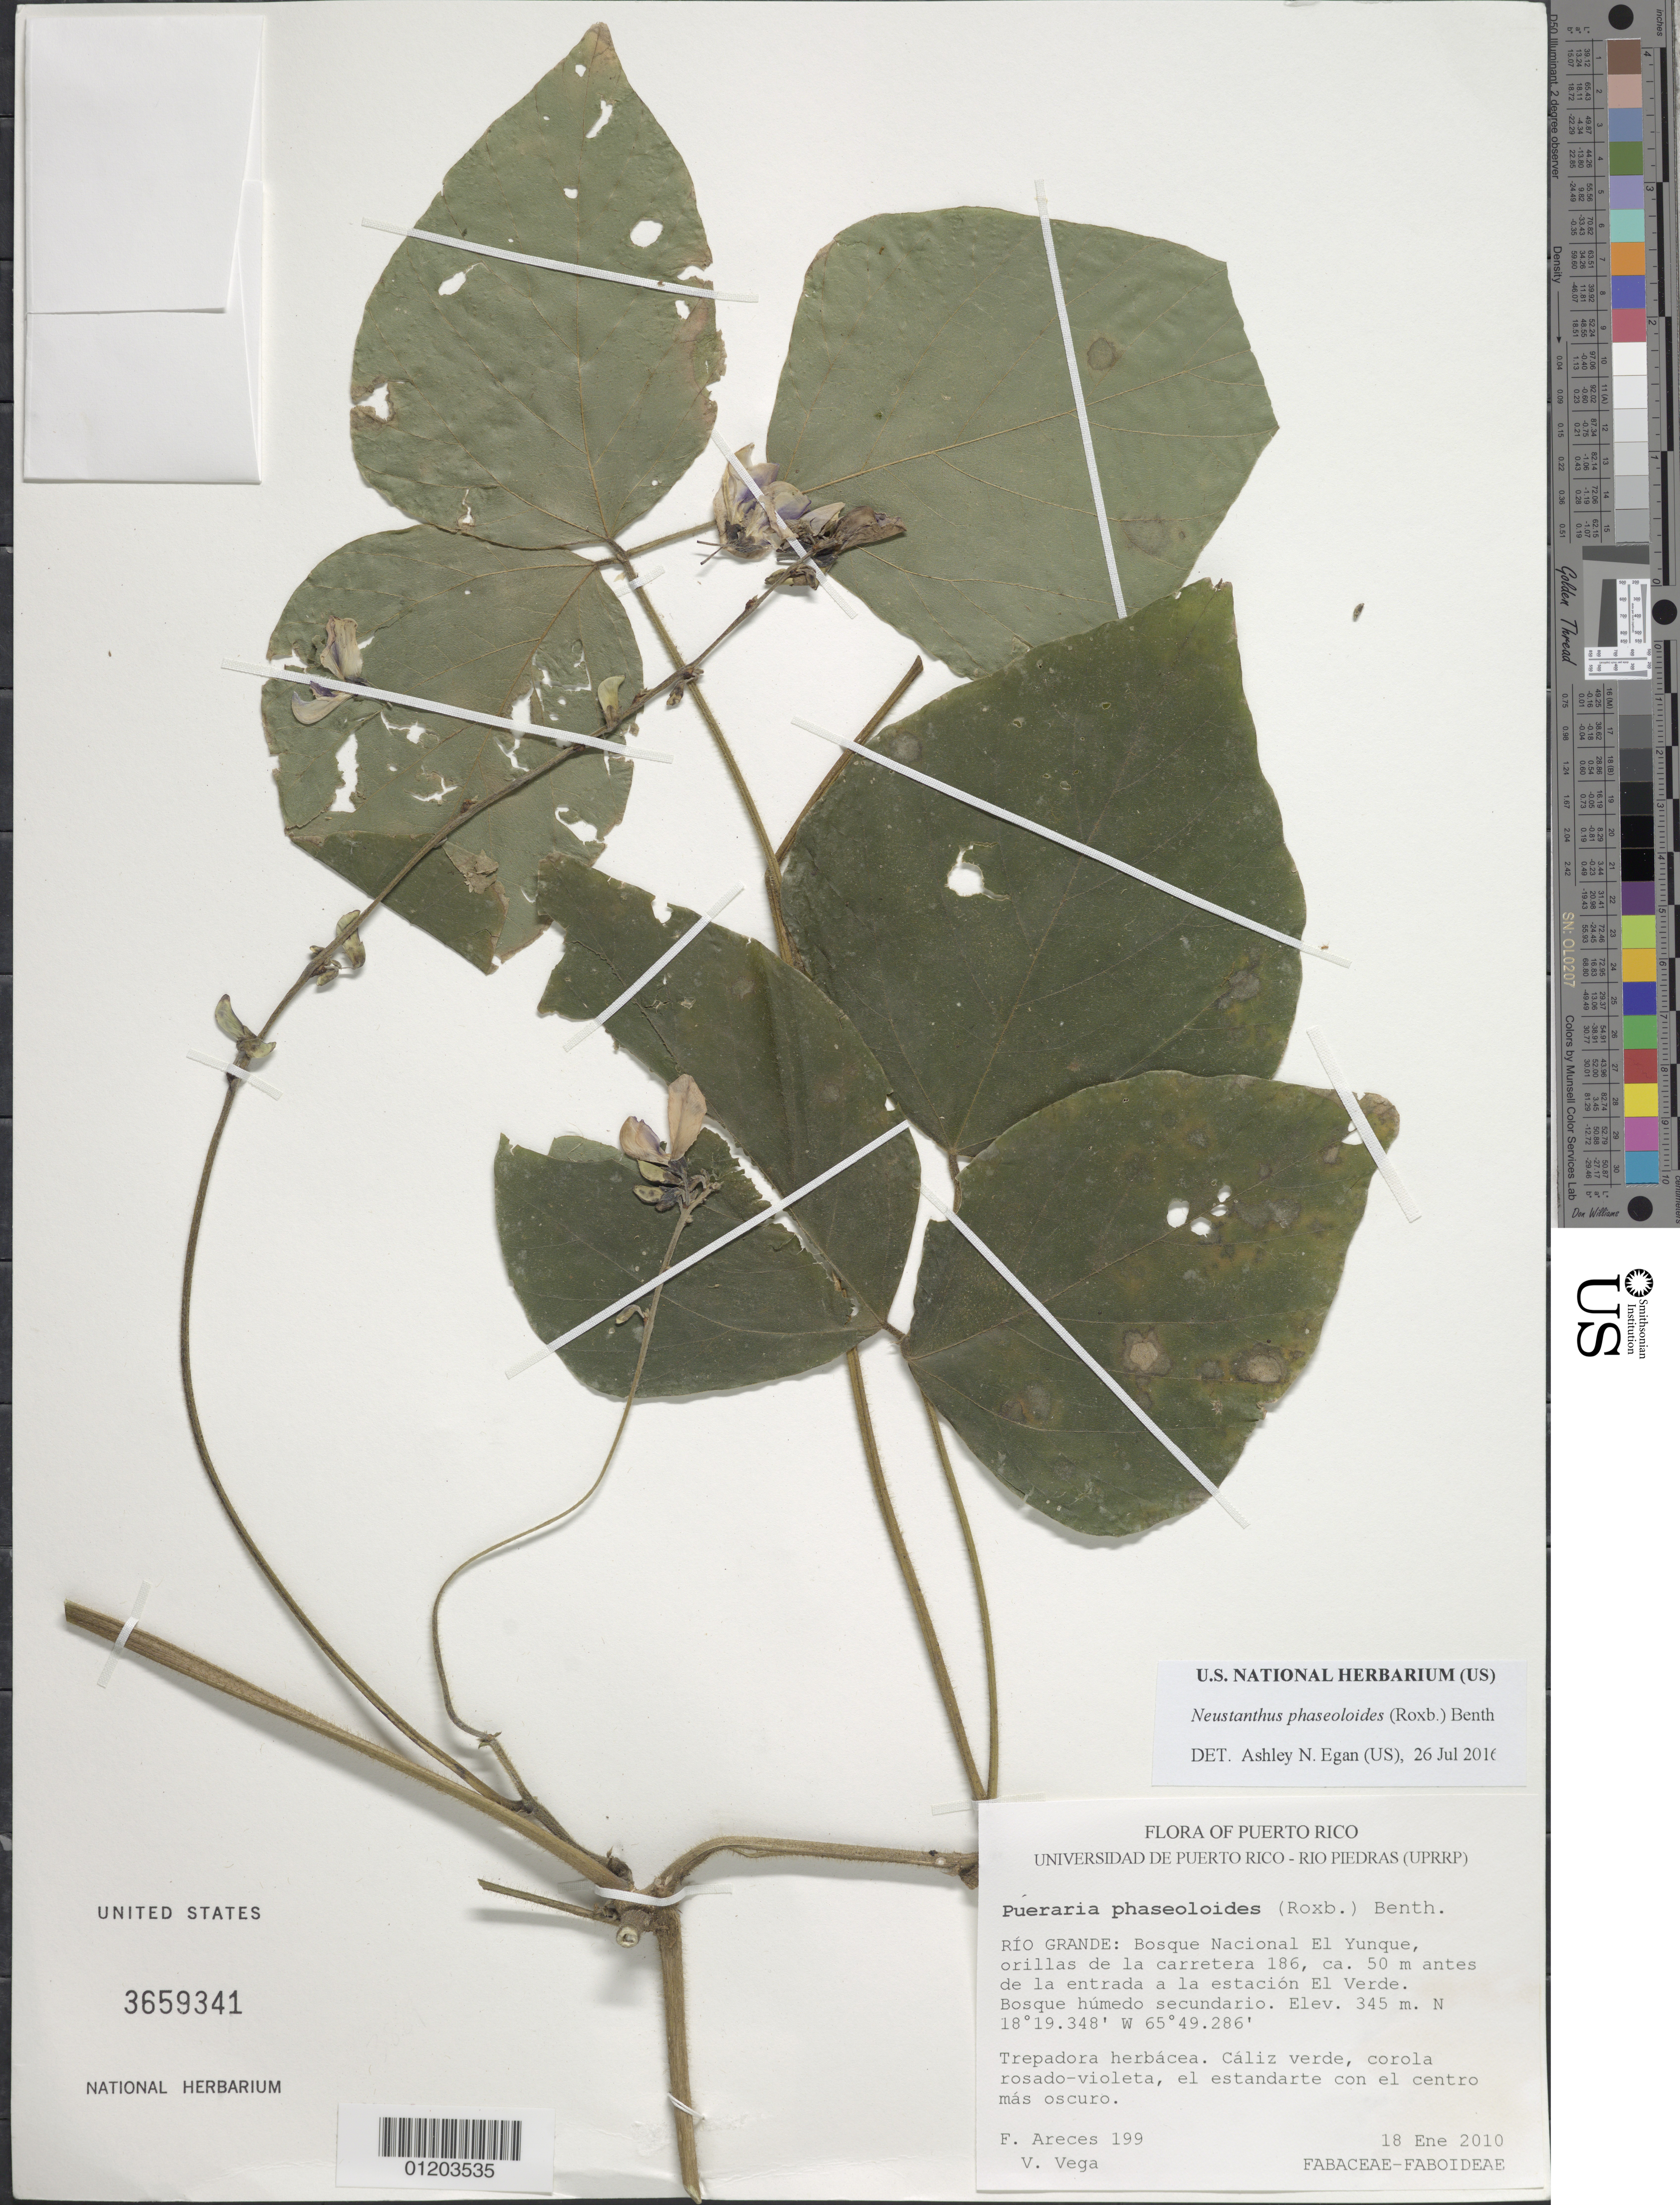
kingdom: Plantae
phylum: Tracheophyta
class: Magnoliopsida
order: Fabales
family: Fabaceae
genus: Neustanthus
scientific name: Neustanthus phaseoloides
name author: (Roxb.) Benth.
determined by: Egan, Ashley N., (US), Smithsonian Institution - National Museum of Natural History (UNITED STATES)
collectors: F. Areces Berazaín & V. Vega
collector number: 199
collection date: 2010-01-18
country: Puerto Rico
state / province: Río Grande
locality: Bosque Nacional El Yunque,orillas de la carretera 186, ca. 50 m antes de la entrada a la estación El Verde.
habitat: Bosque húmedo secundario.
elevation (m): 345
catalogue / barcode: US 3659341